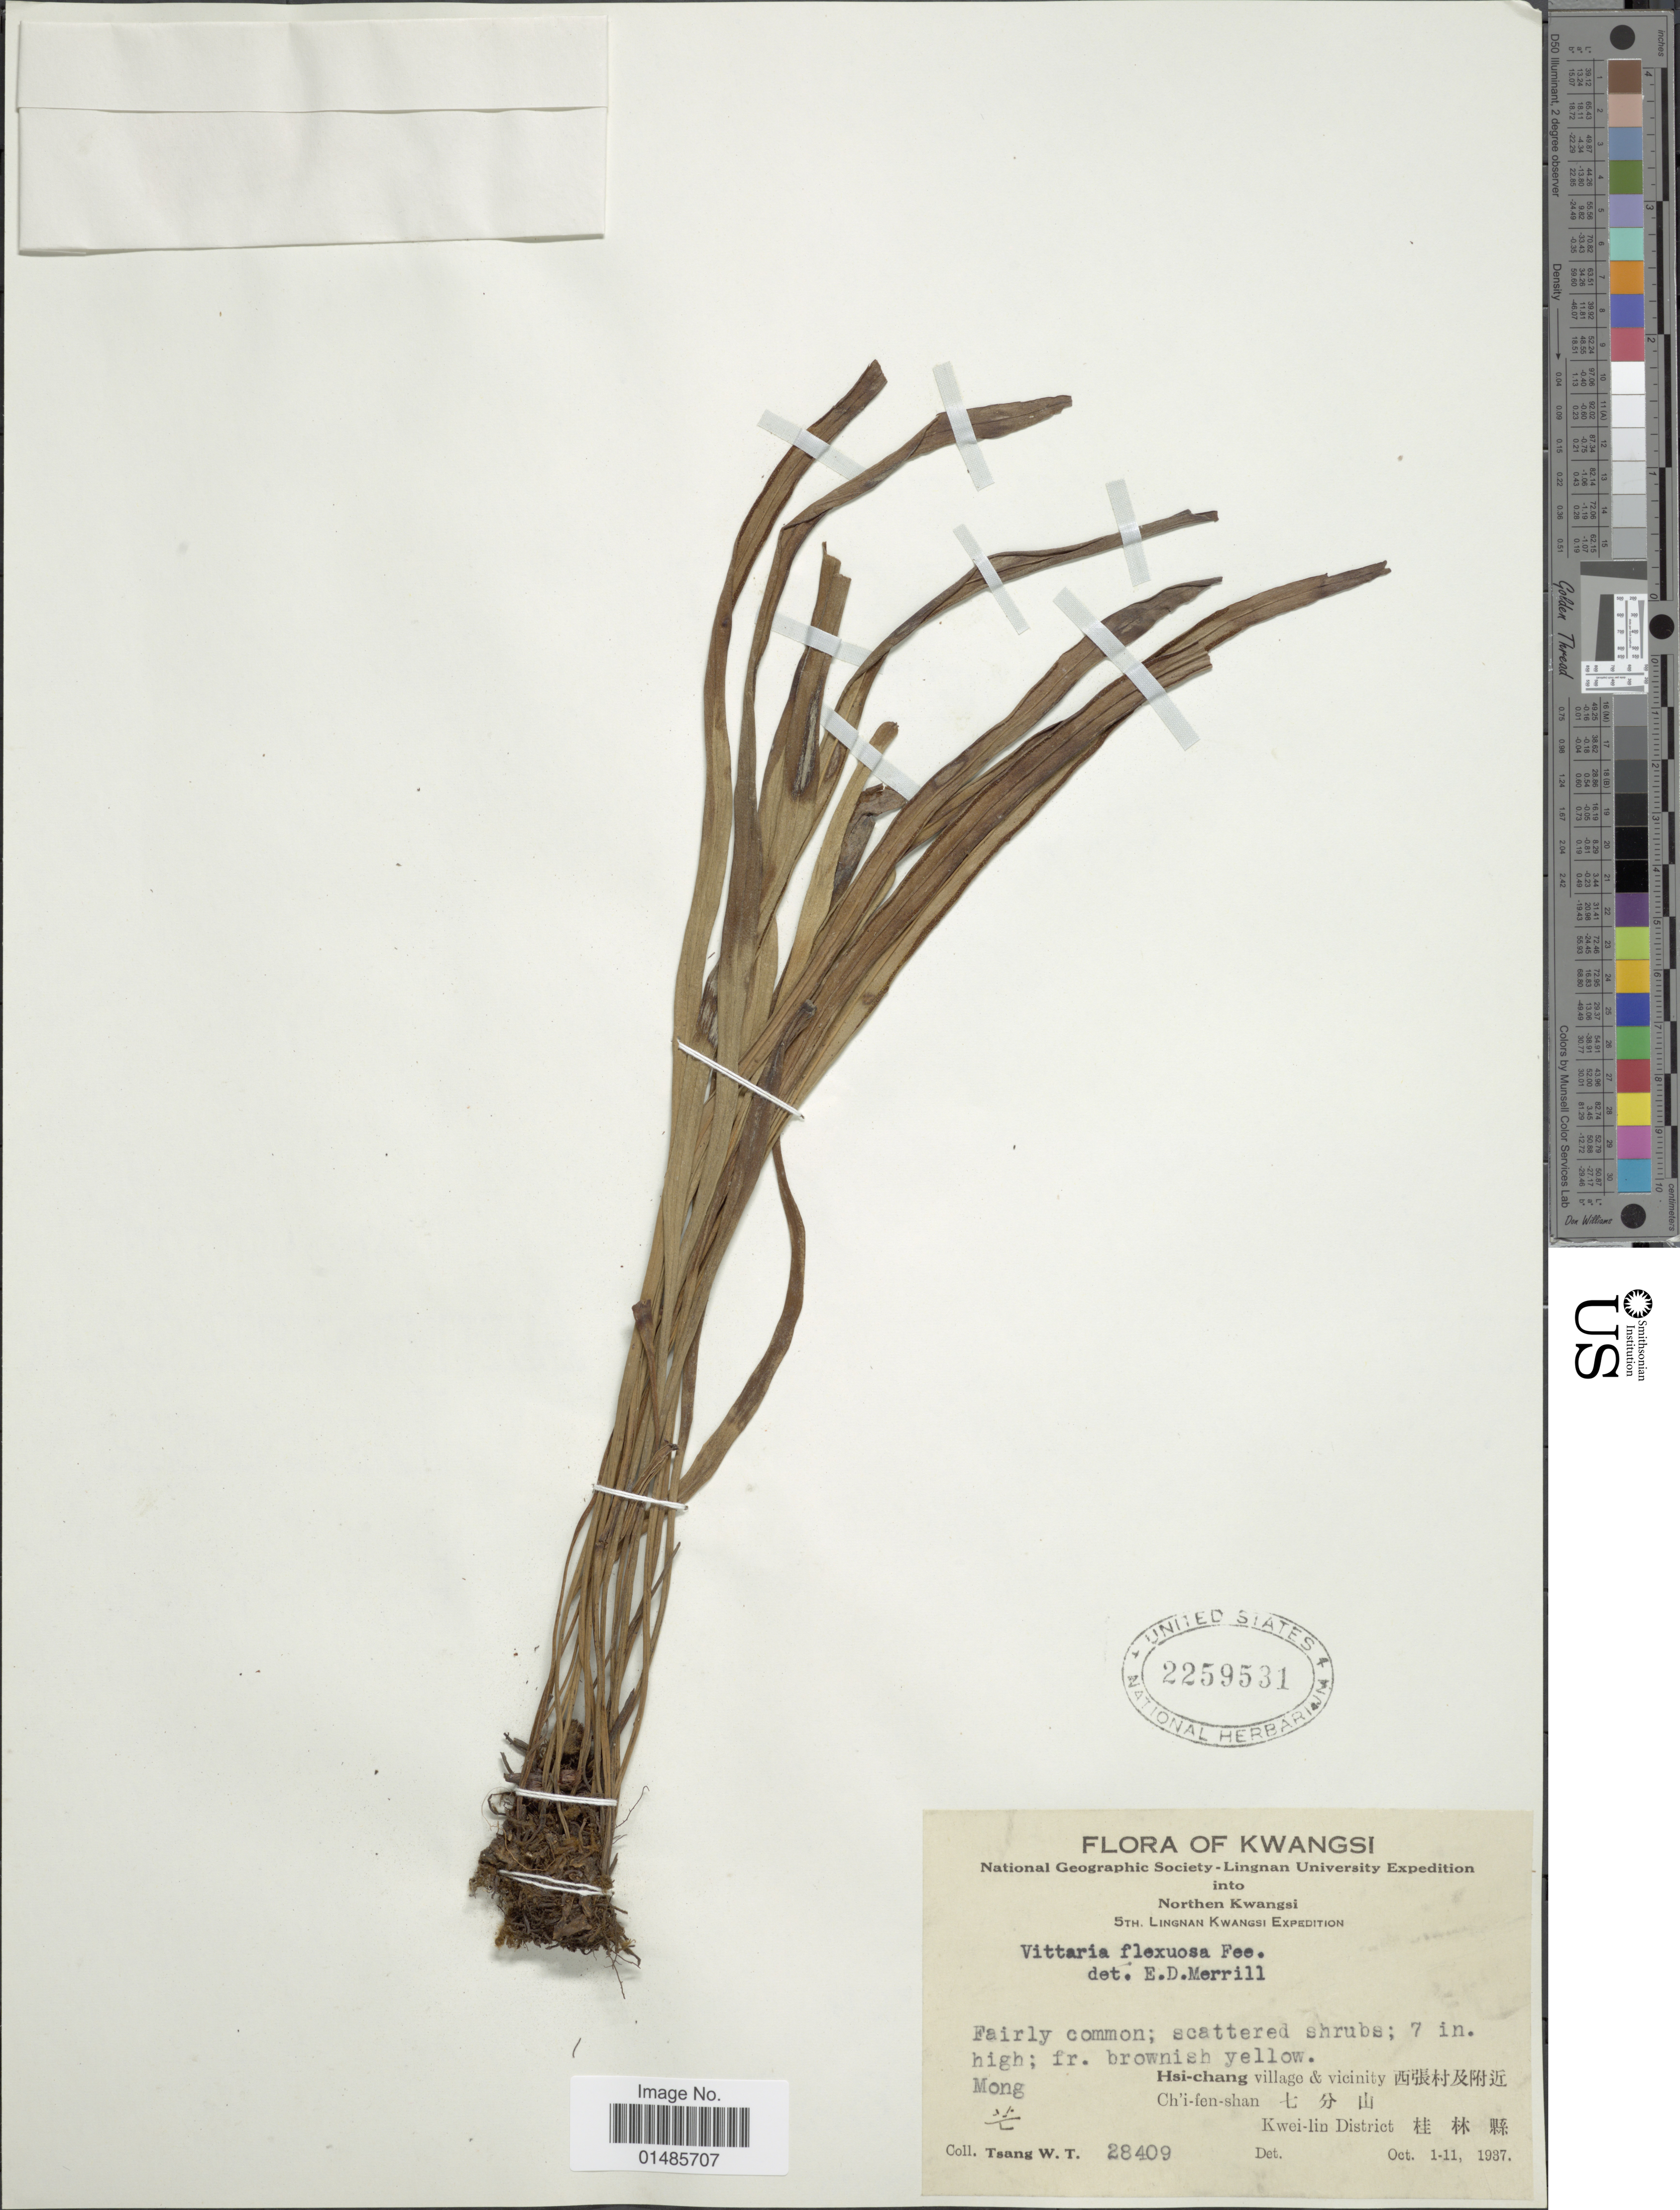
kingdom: Plantae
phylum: Tracheophyta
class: Polypodiopsida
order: Polypodiales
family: Pteridaceae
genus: Haplopteris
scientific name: Haplopteris flexuosa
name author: (Fée) E.H. Crane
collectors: W. T. Tsang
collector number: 28409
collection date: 1937-10-01/1937-10-11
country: China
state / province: Guangxi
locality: Kwangsi. Hsi-chang village & vicinity X. Ch'i-fen-shan X. Kwei-lin District X.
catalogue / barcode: US 2259531